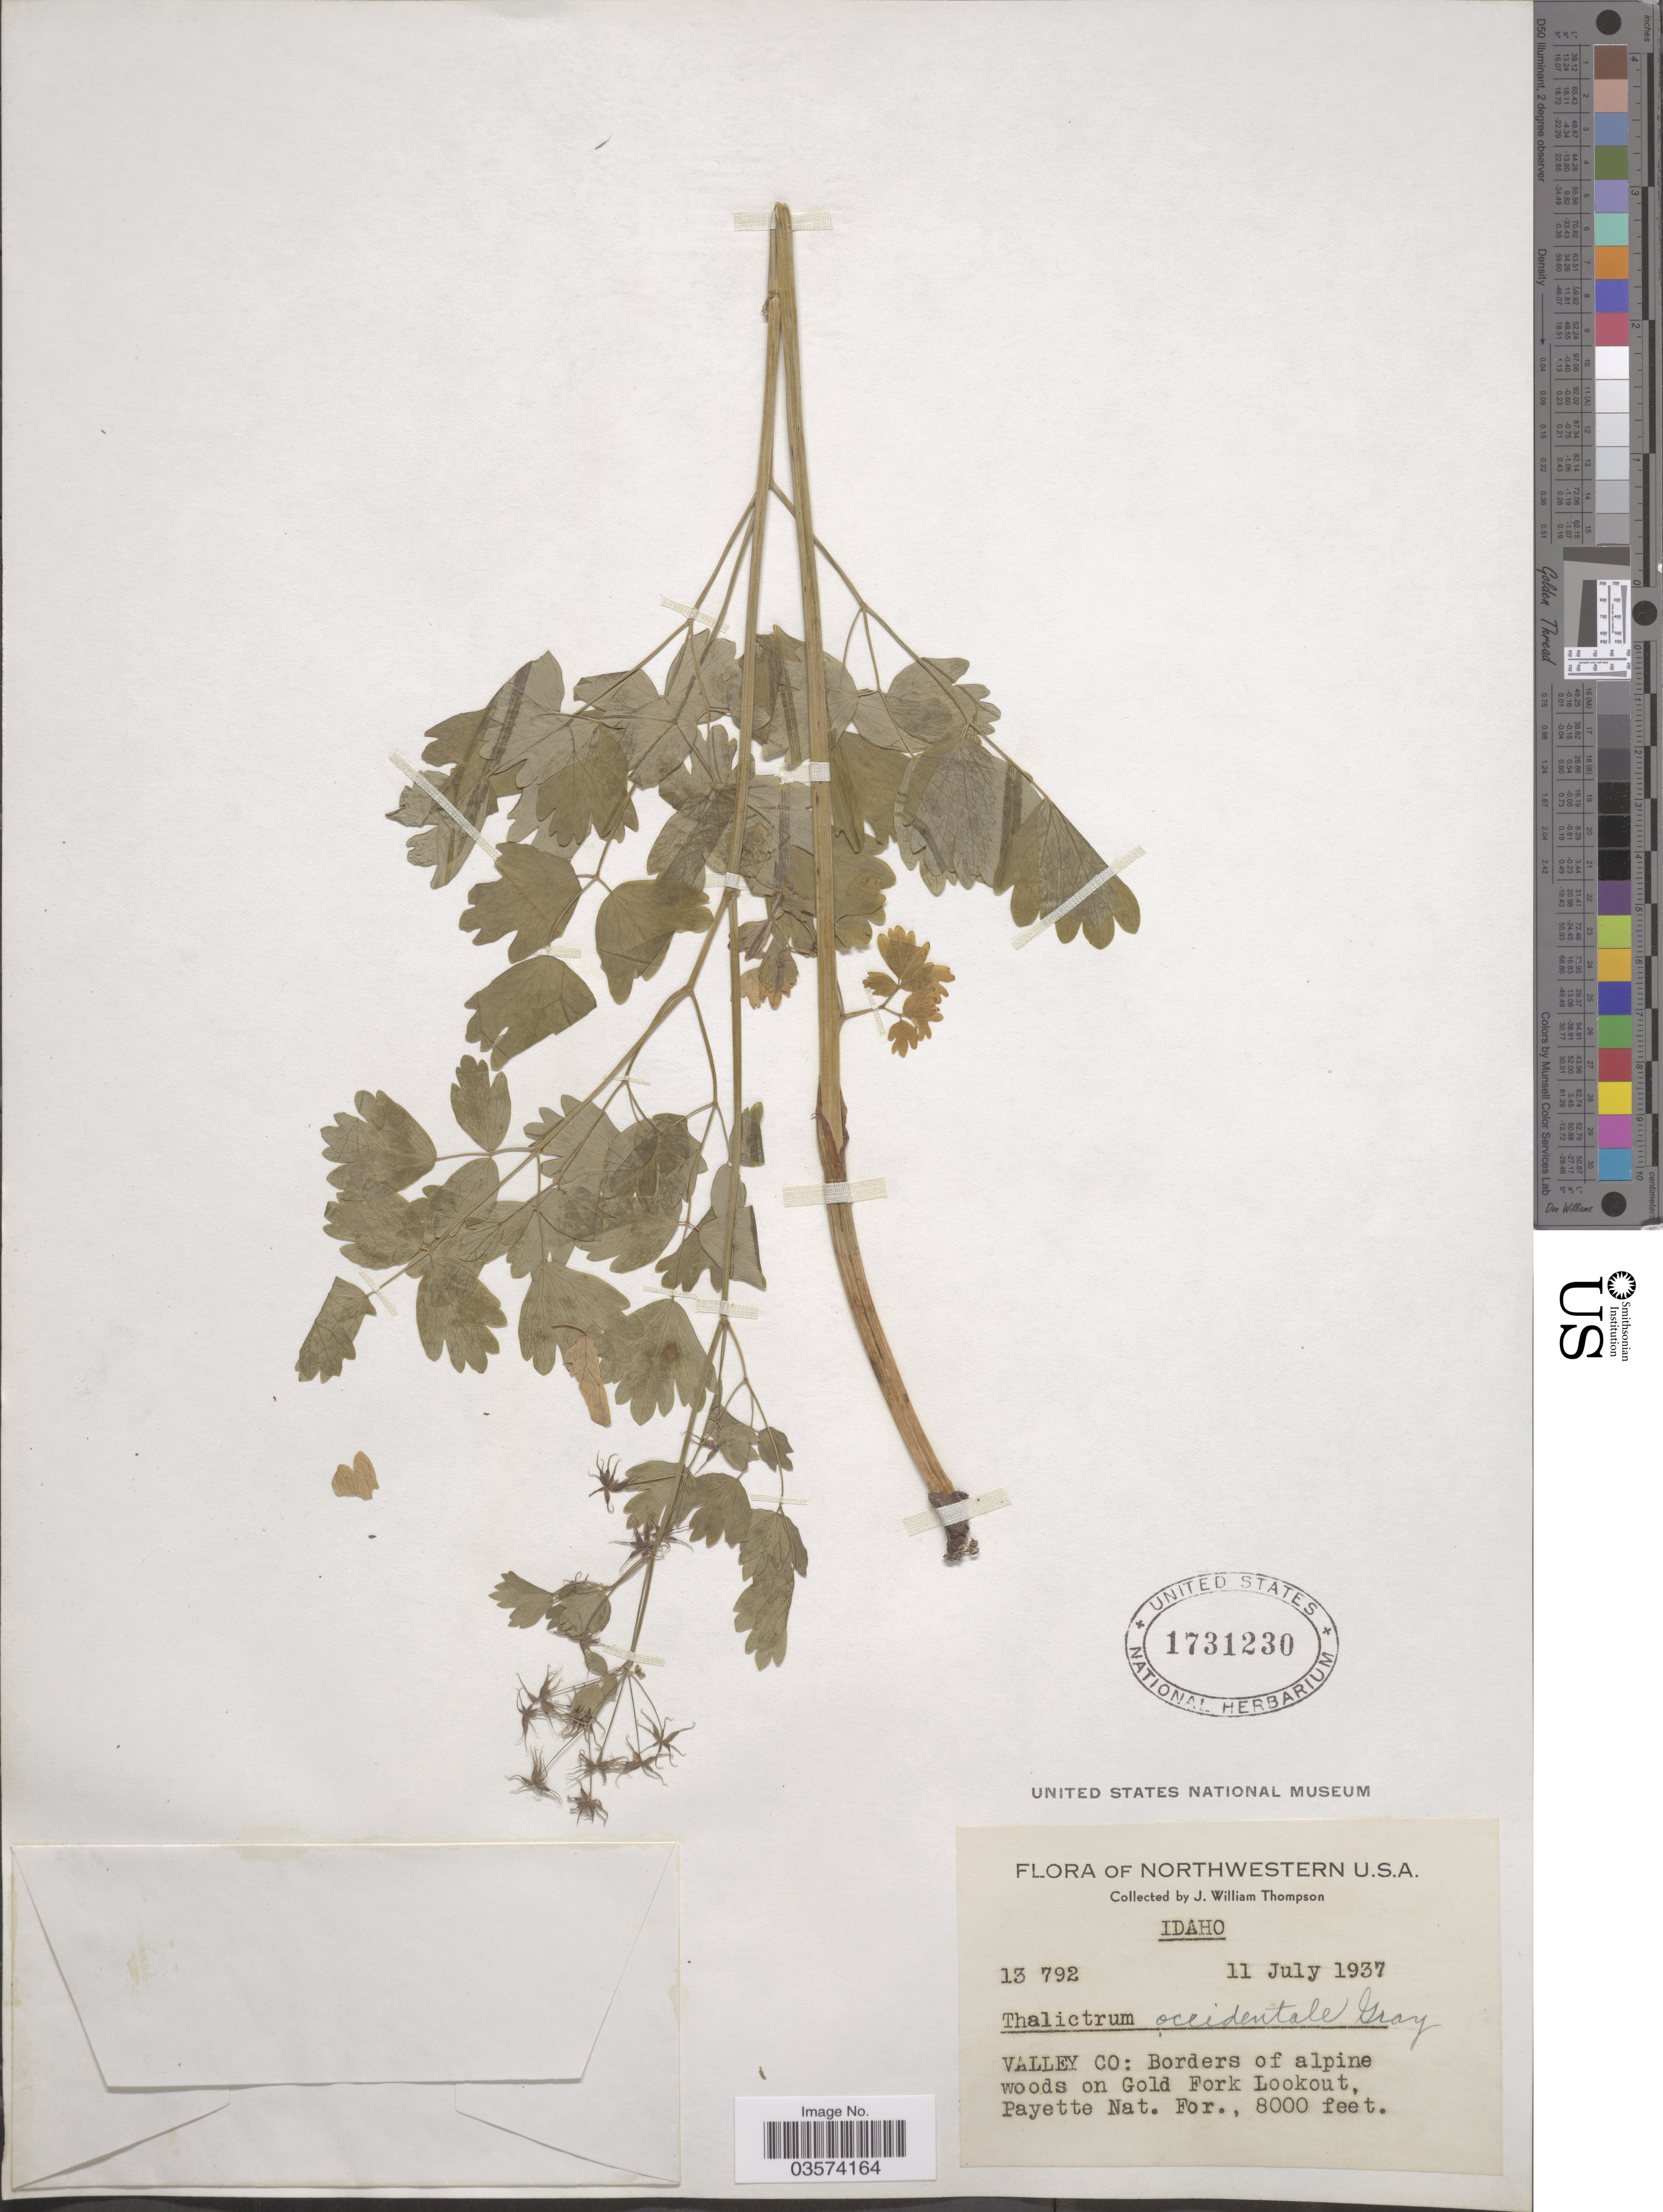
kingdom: Plantae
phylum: Tracheophyta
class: Magnoliopsida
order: Ranunculales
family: Ranunculaceae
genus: Thalictrum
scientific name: Thalictrum occidentale var. palousense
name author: H. St. John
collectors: J. W. Thompson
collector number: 13792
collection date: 1937-07-11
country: United States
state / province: Idaho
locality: Valley Co: Borders of alpine woods on Gold Fork Lookout, Payette Nat. For.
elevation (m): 2438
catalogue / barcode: US 1731230